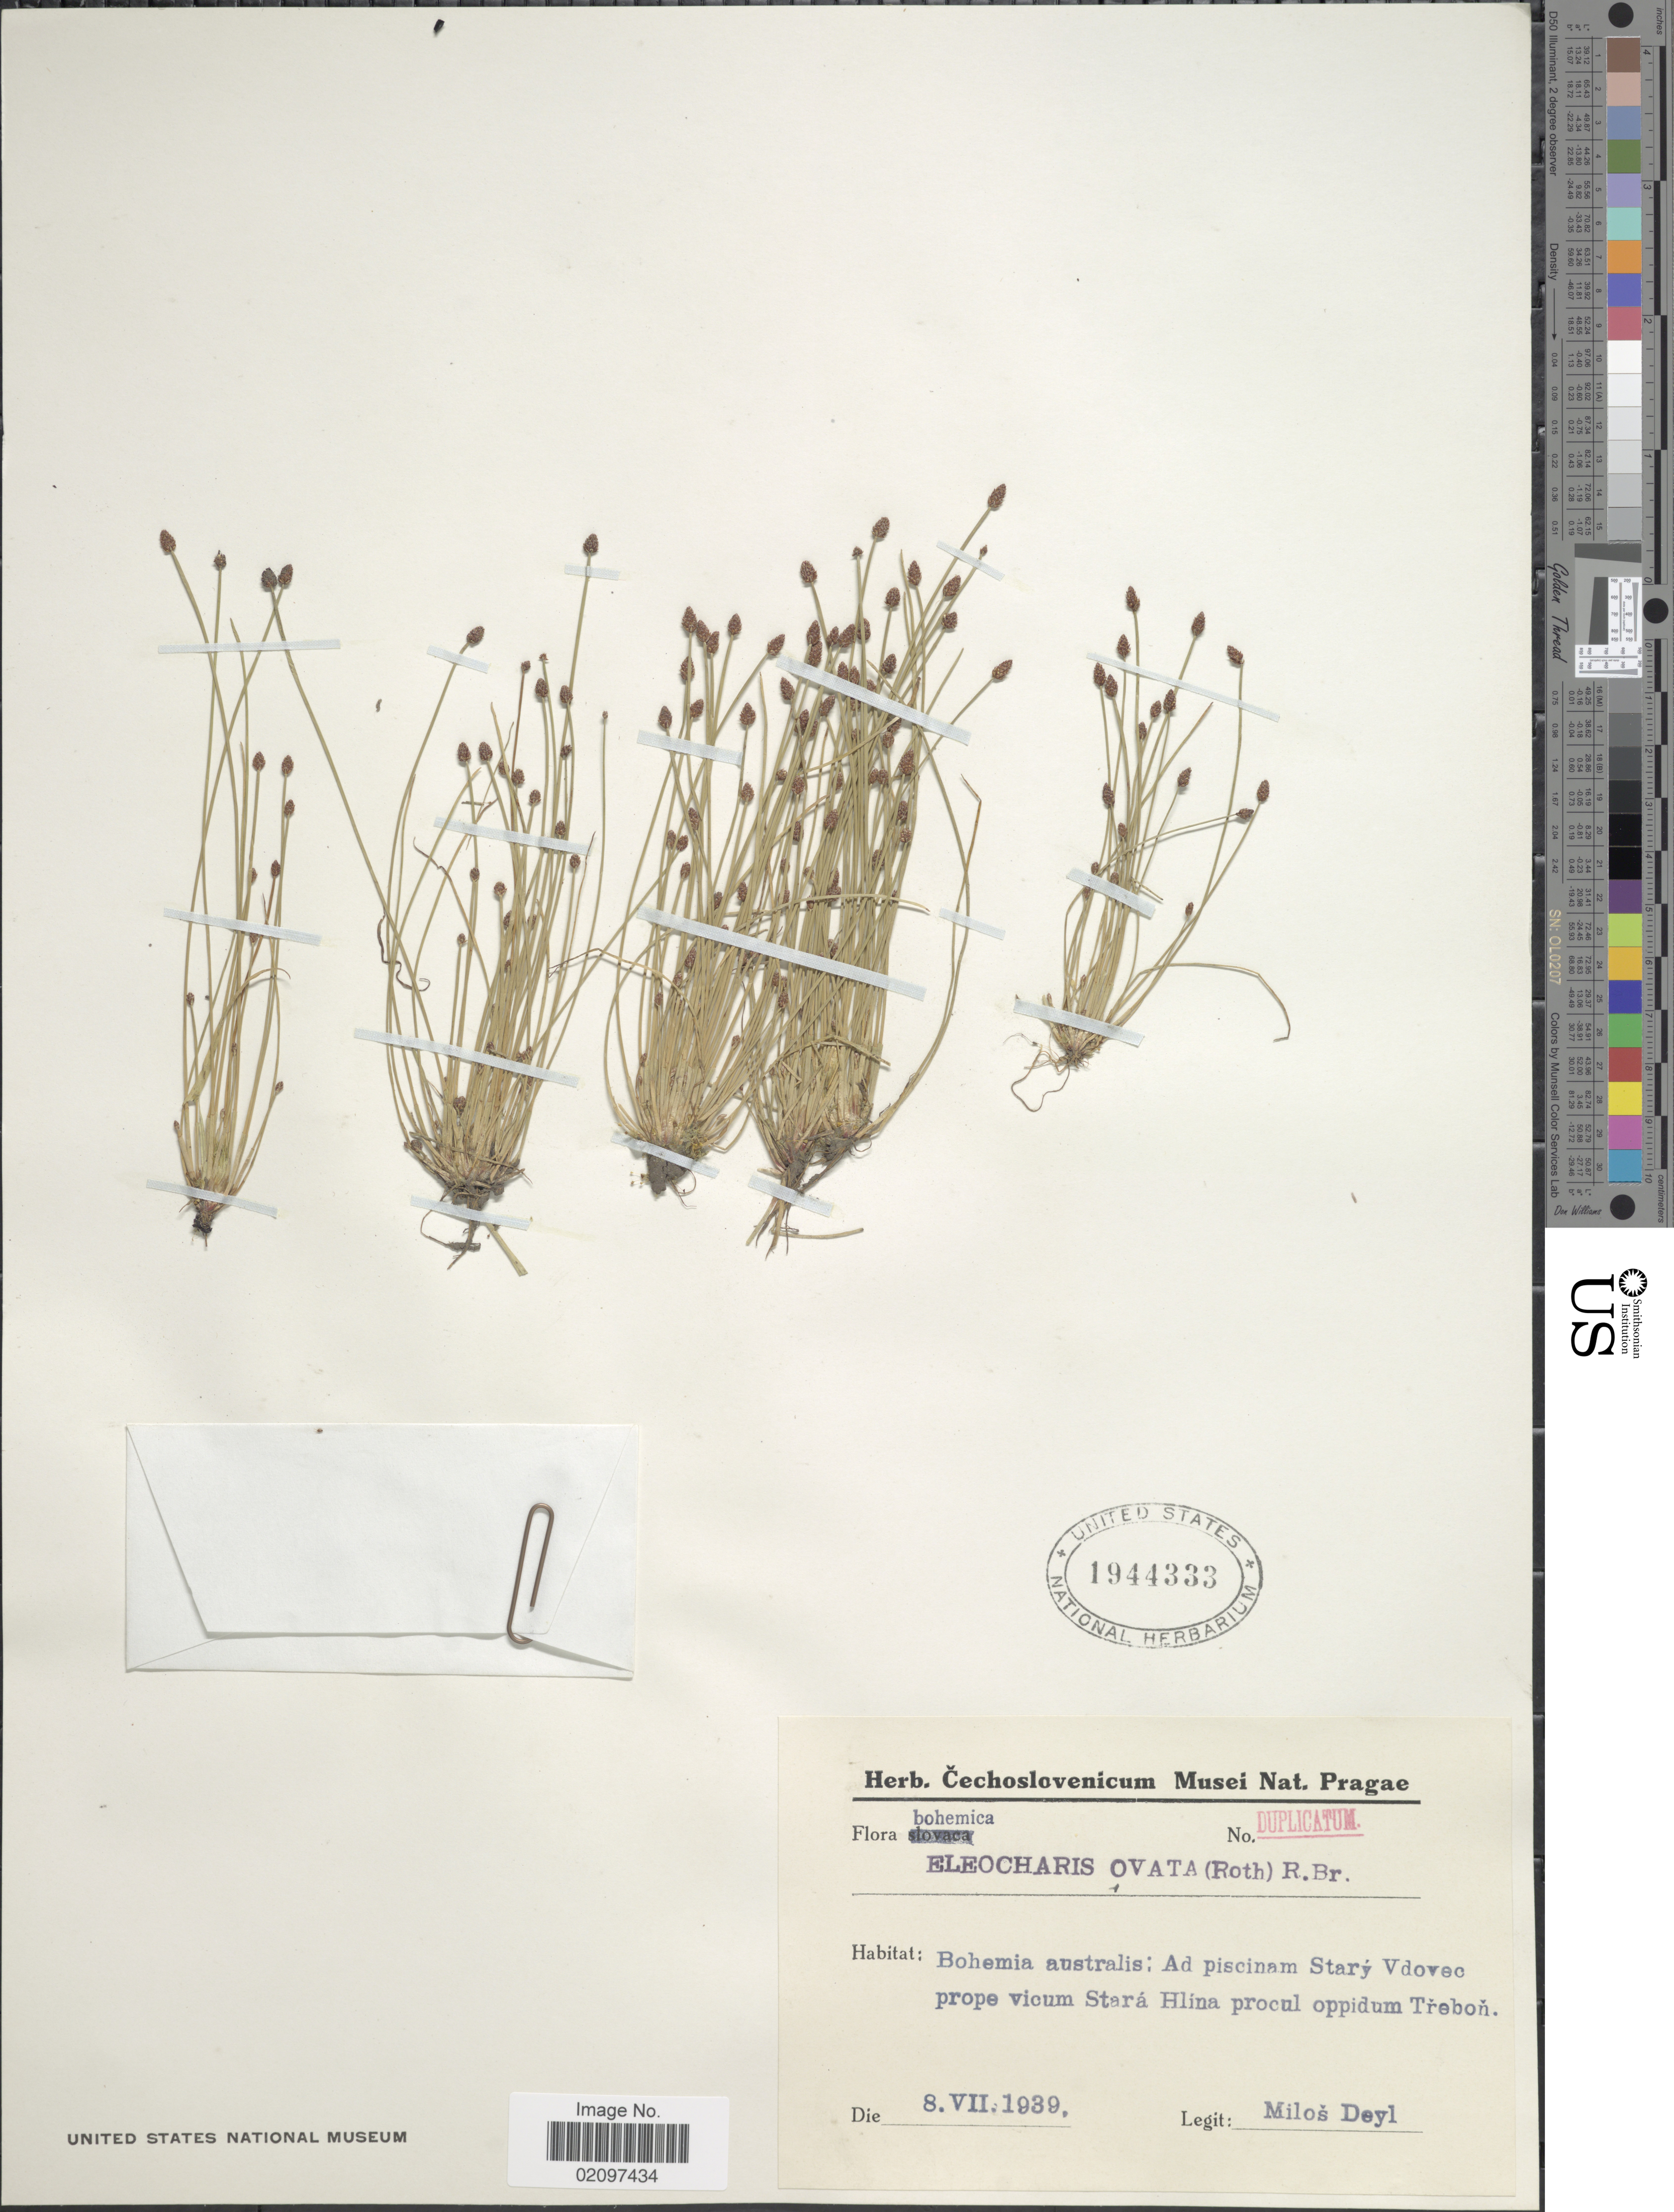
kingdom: Plantae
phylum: Tracheophyta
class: Liliopsida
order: Poales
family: Cyperaceae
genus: Eleocharis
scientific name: Eleocharis ovata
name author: (Roth) Roem. & Schult.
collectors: M. Deyl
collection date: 1939-07-08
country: Czechia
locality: Bohemia australis: Ad piscinam Stary [illegible text] Vdovec prope vicum Stara Hlina procul oppidum Trebon.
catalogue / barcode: US 1944333